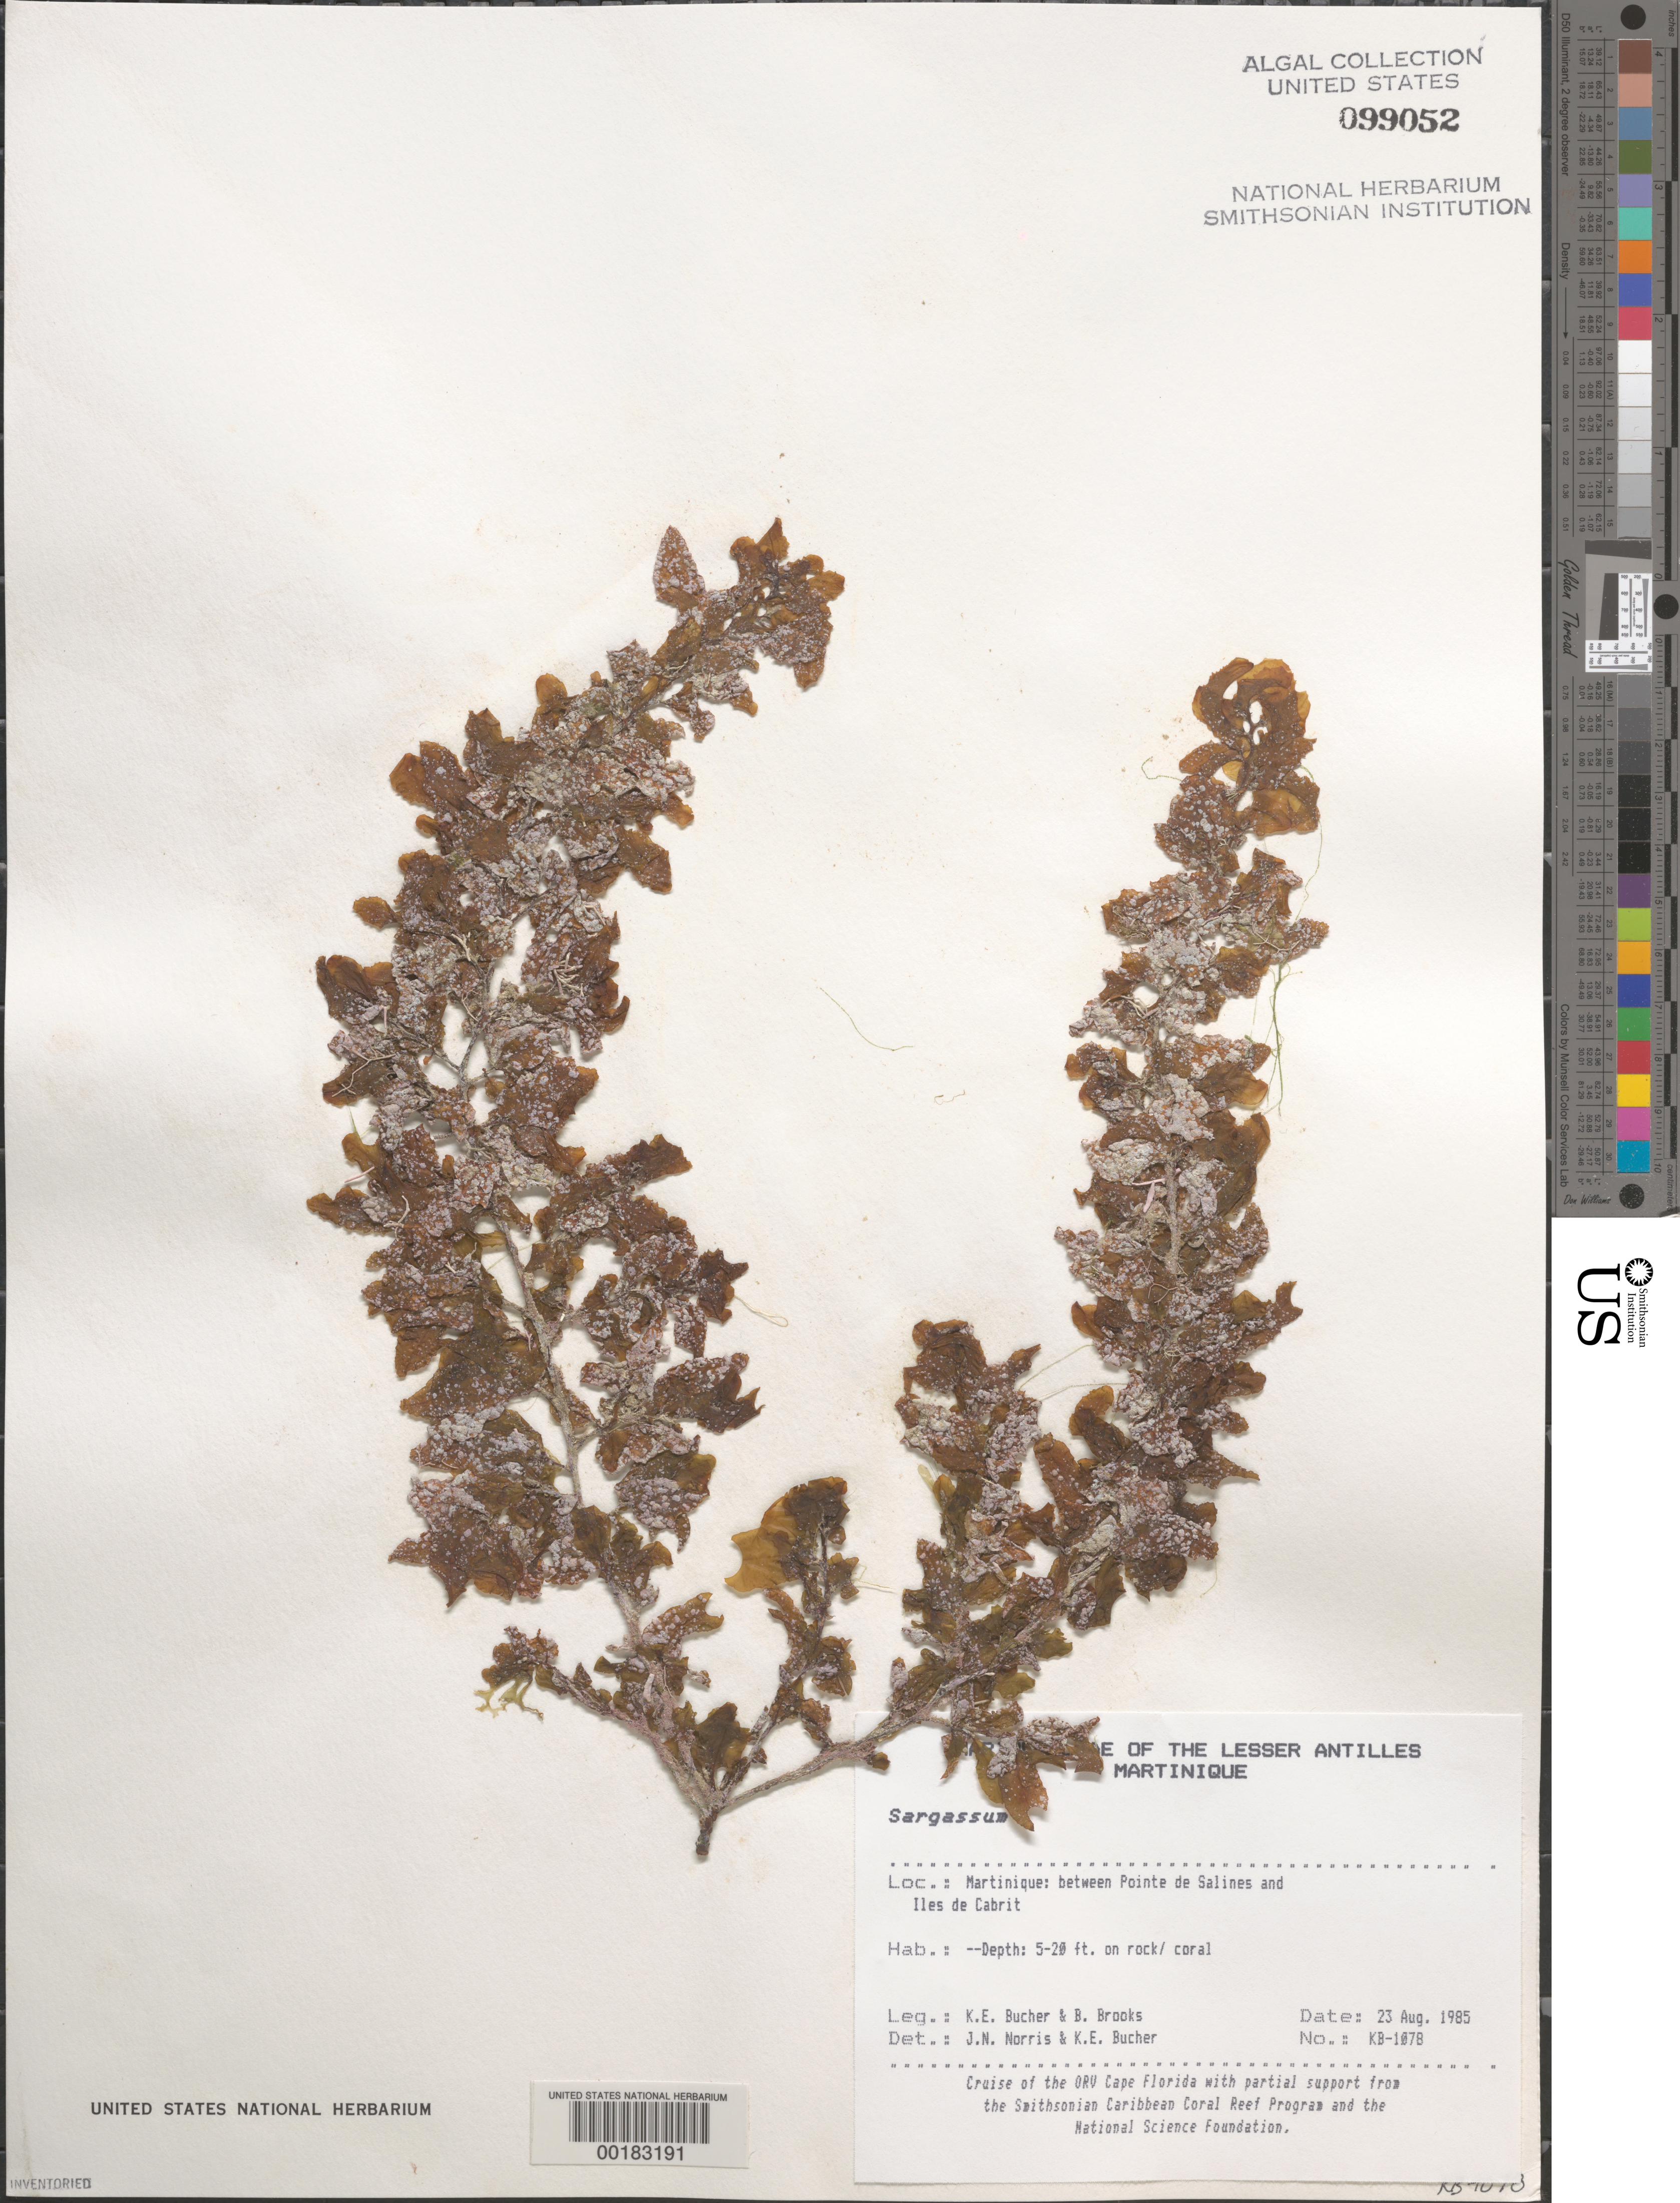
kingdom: Chromista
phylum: Ochrophyta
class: Phaeophyceae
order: Fucales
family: Sargassaceae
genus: Sargassum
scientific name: Sargassum sp.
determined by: Norris, J. N.; Bucher, K. E.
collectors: K. E. Bucher & B. Brooks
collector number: Kb-1078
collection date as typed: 23 Aug 1985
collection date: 1985-08-23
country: Martinique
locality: Between Pointe de Salines and Iles de Cabrit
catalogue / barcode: US 99052